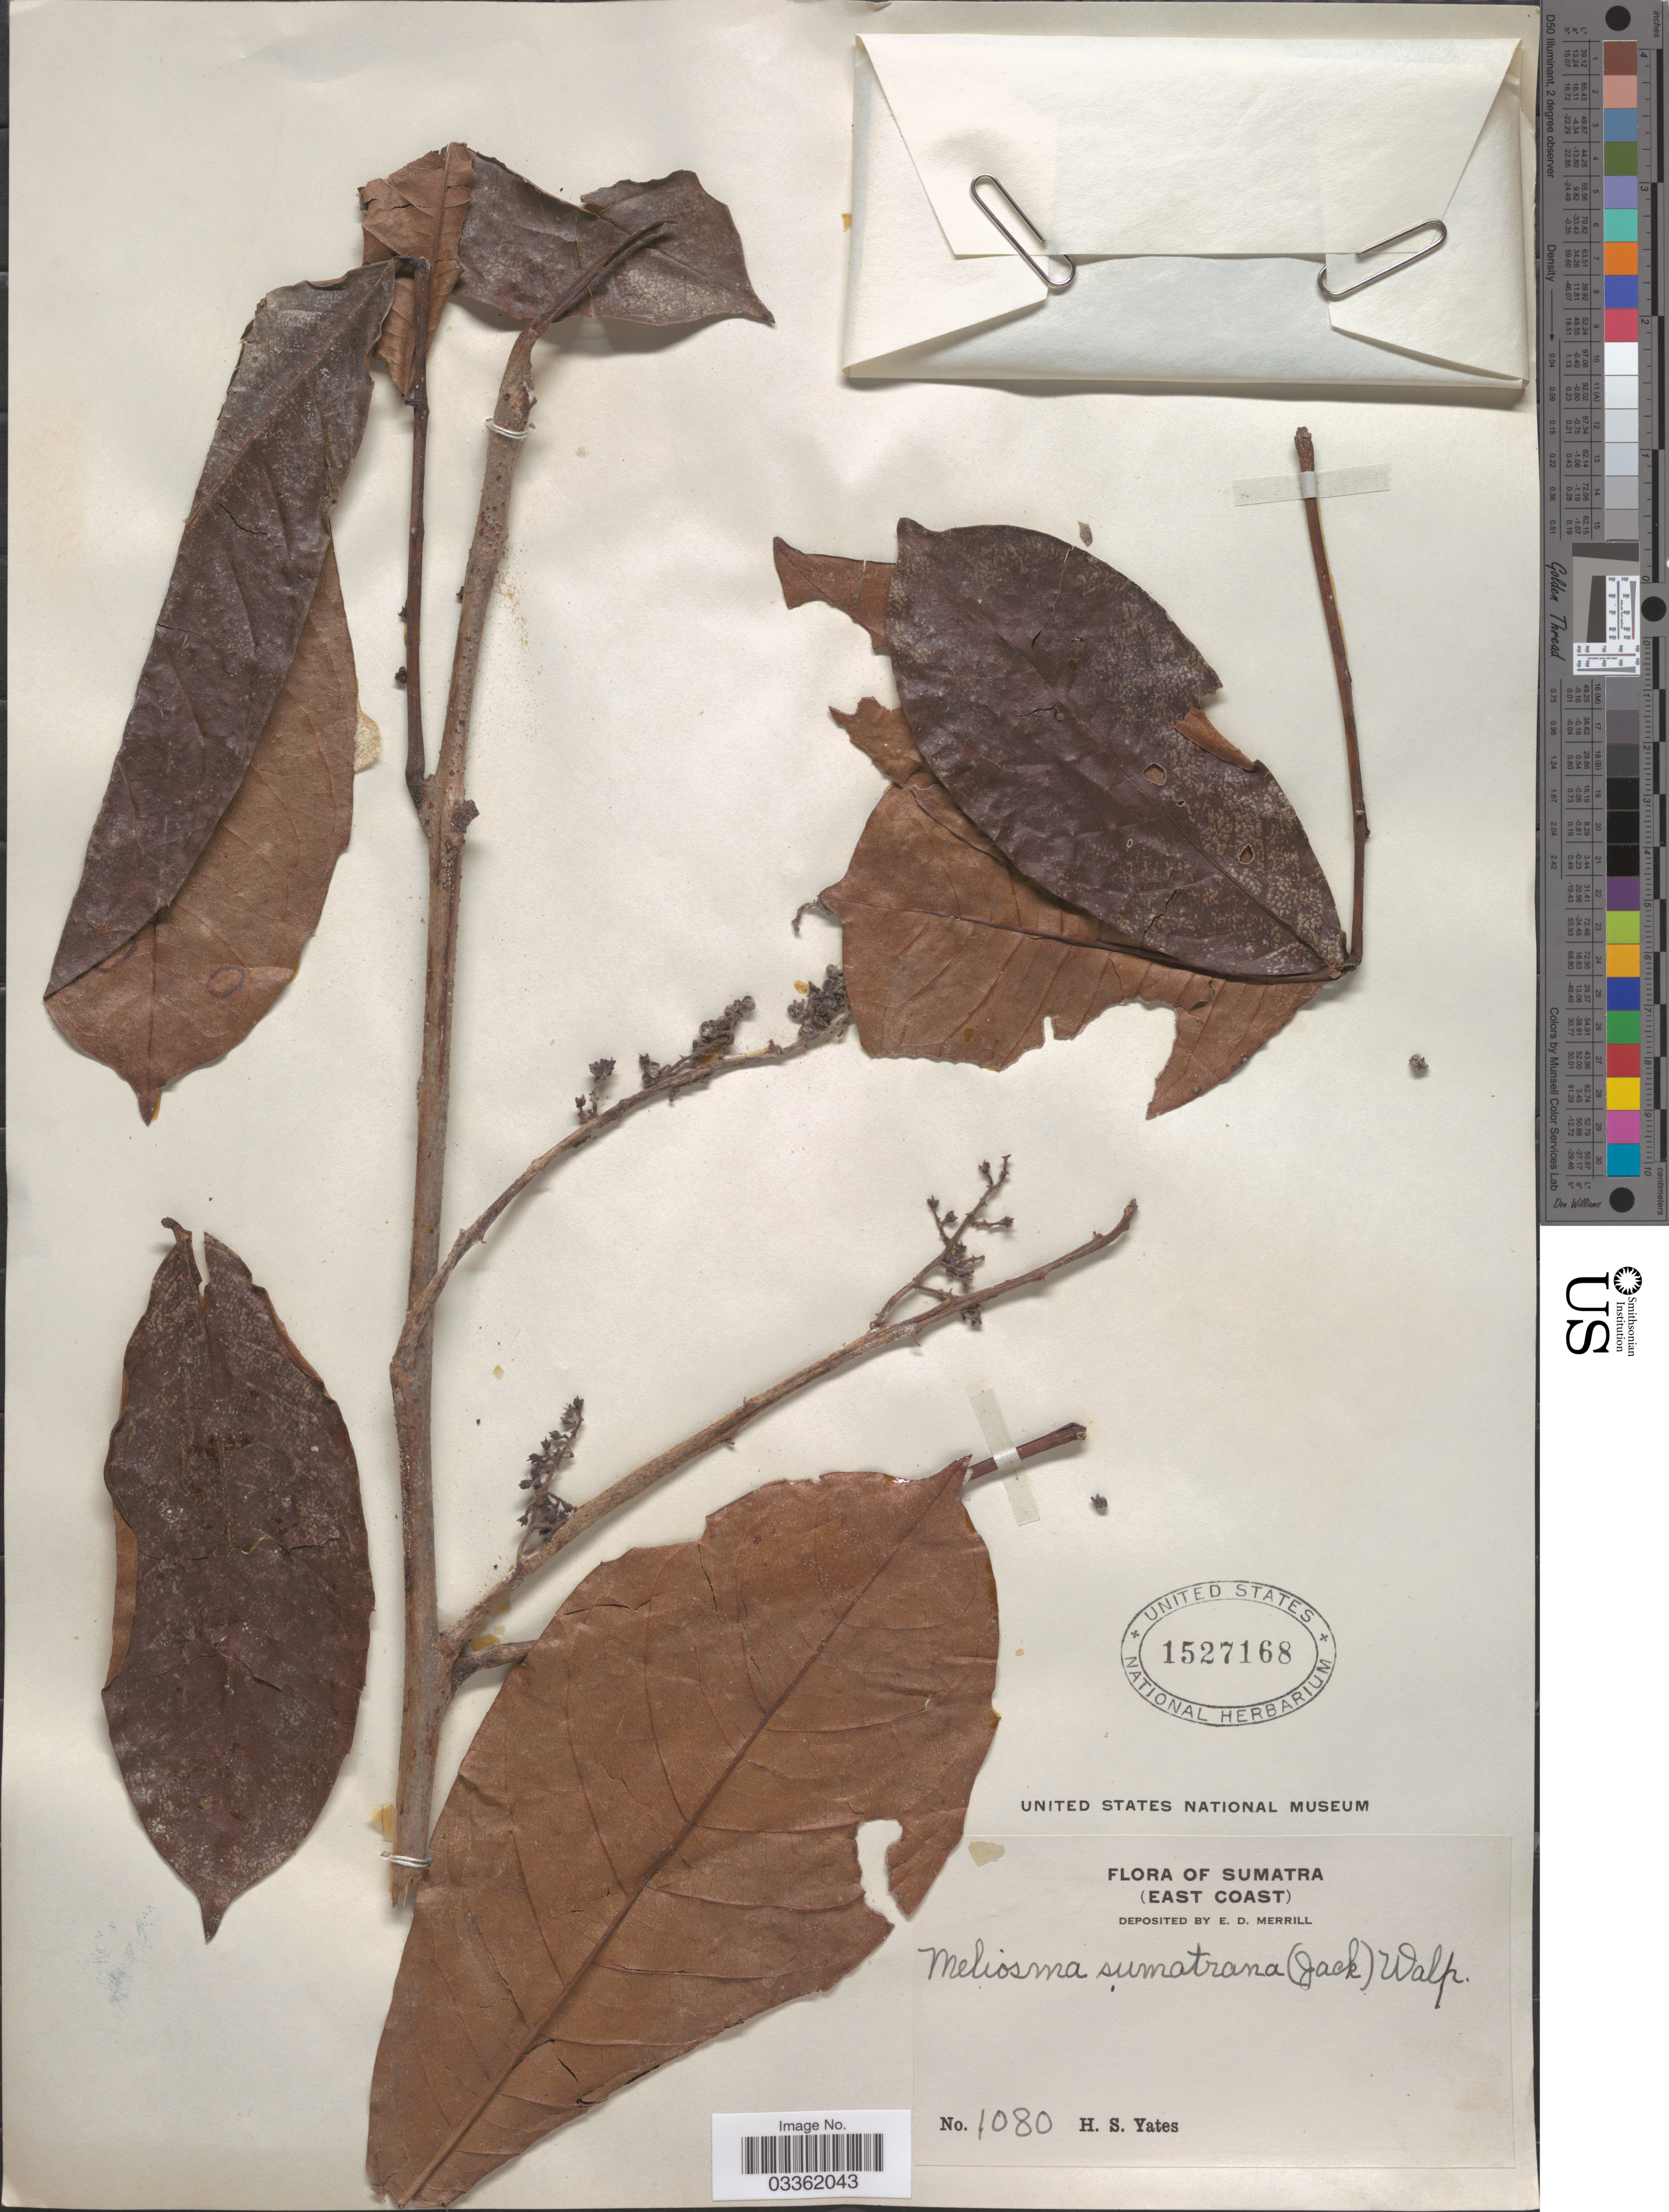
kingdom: Plantae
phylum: Tracheophyta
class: Magnoliopsida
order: Proteales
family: Sabiaceae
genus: Meliosma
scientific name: Meliosma sumatrana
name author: (Jack) Walp.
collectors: H. S. Yates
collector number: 1080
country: Indonesia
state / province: Sumatra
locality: (East Coast).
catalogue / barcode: US 1527168